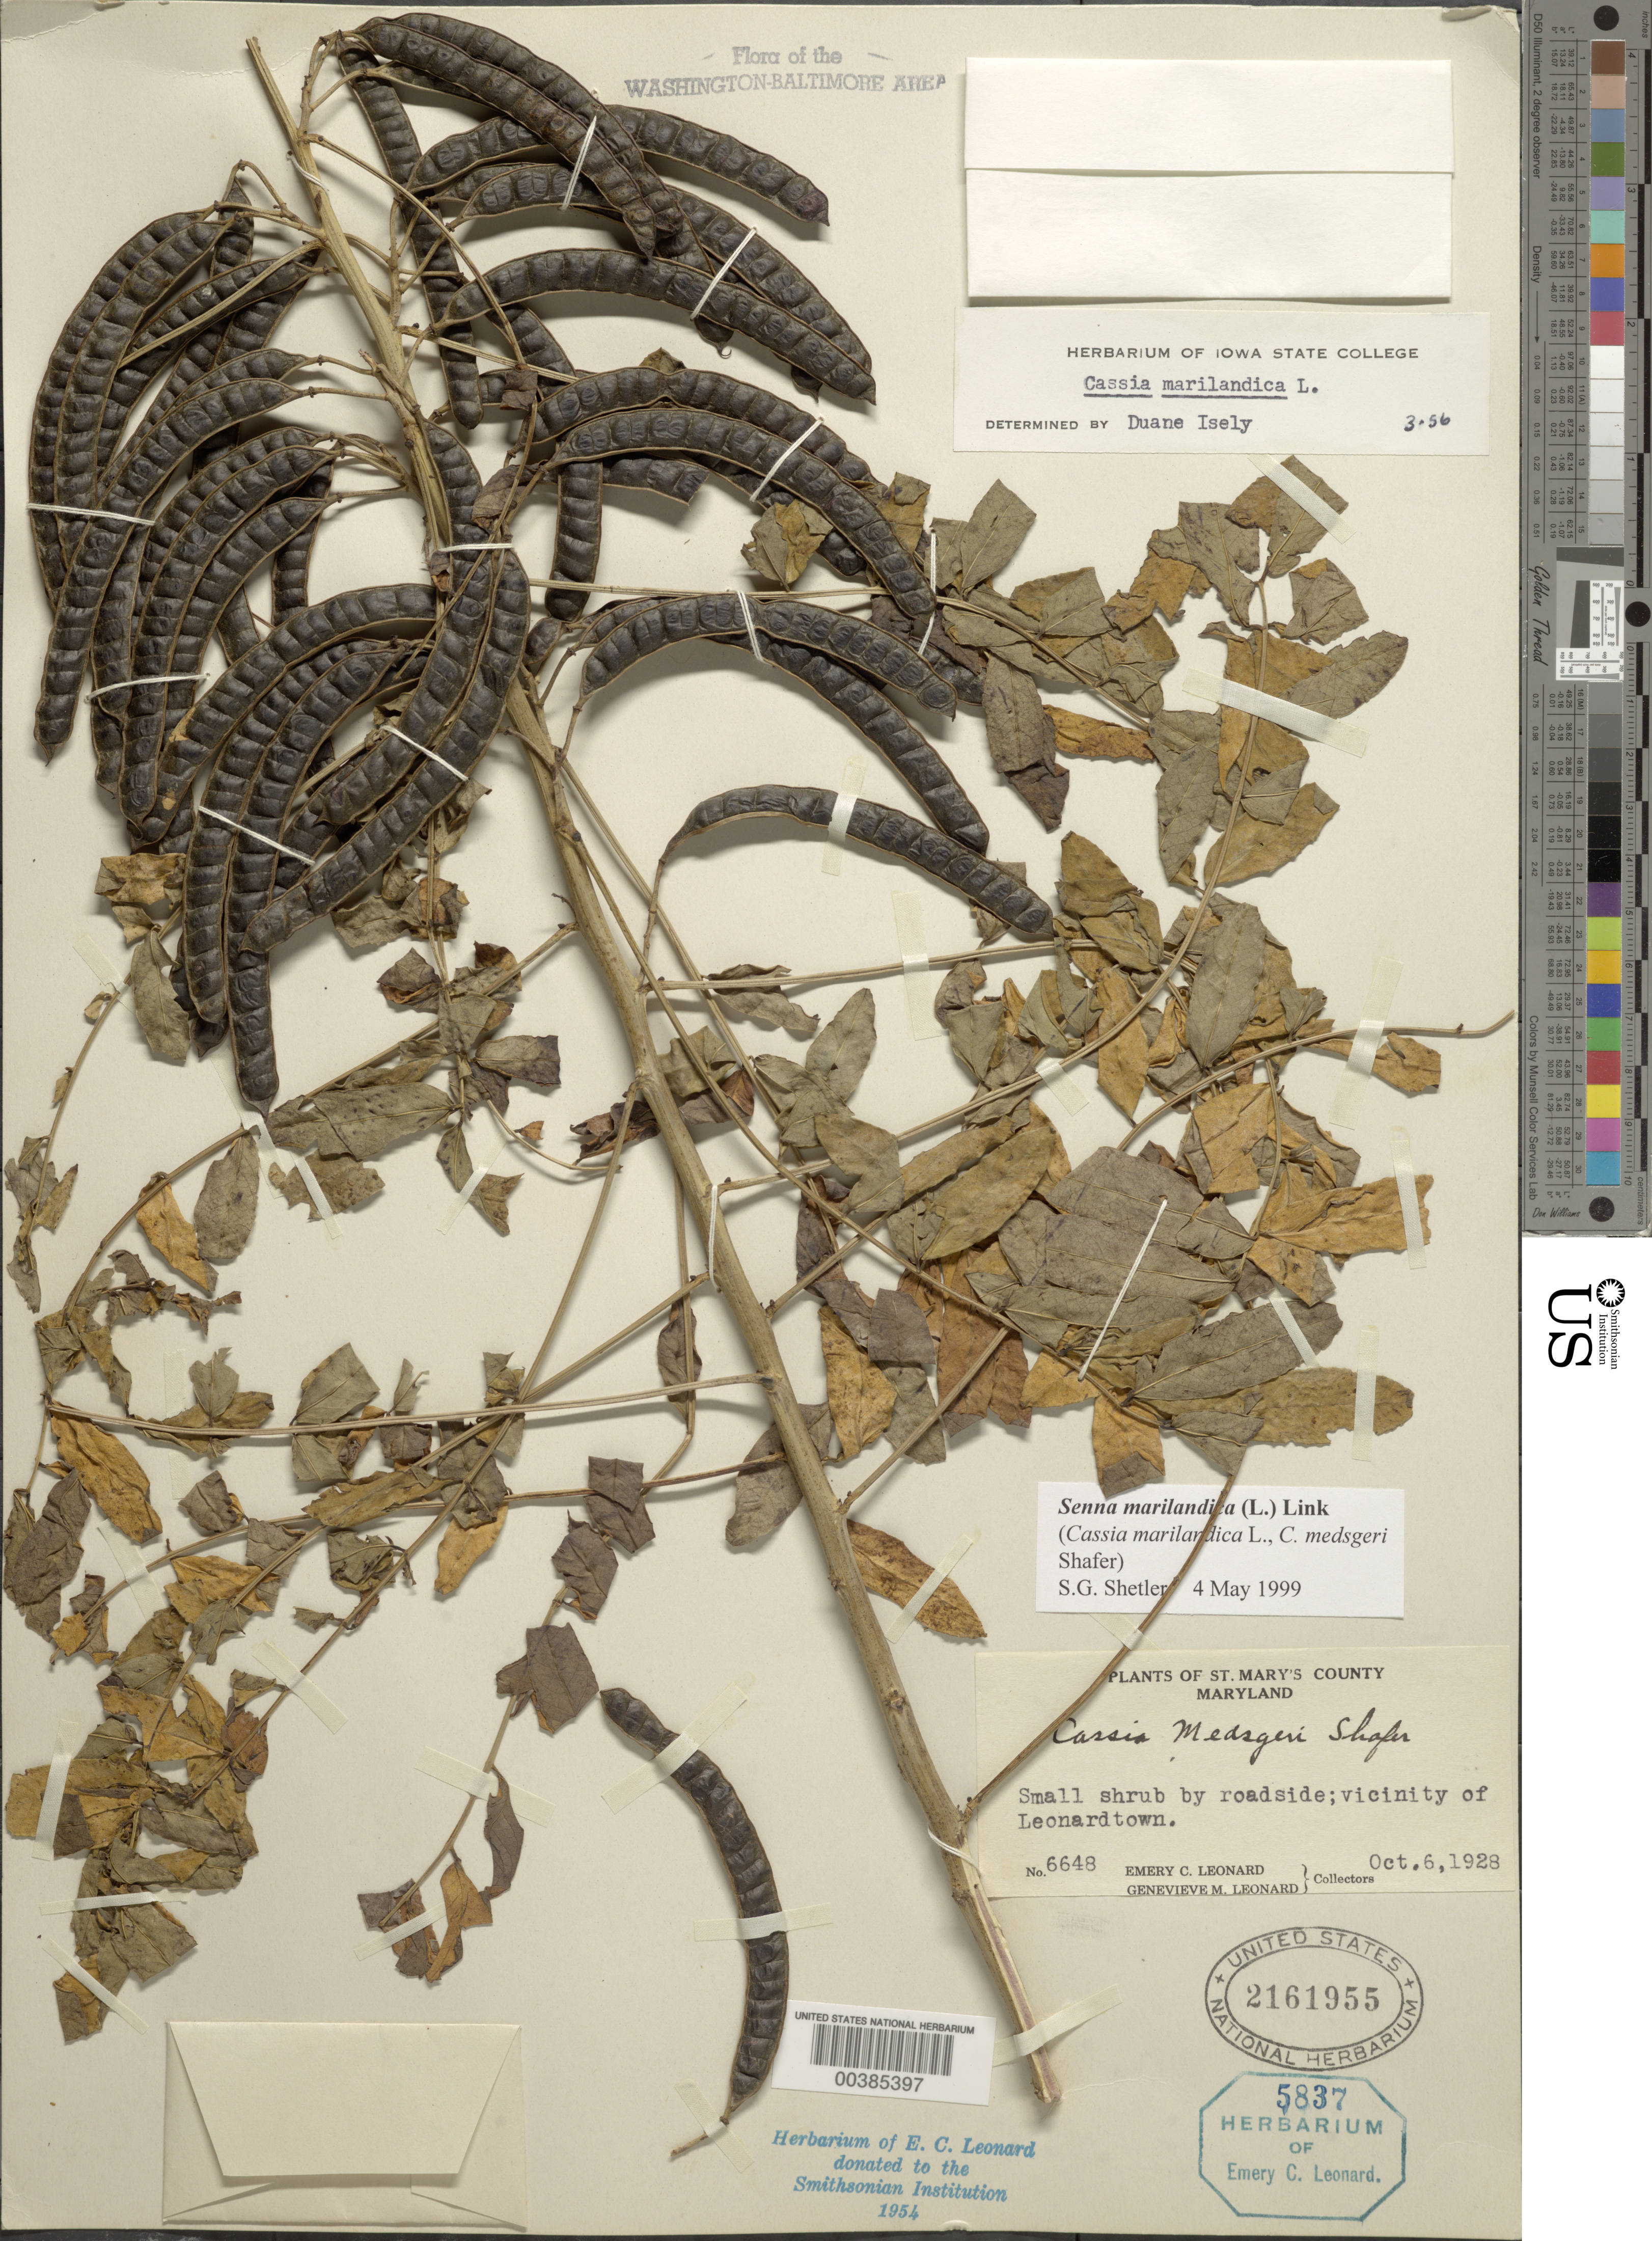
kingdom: Plantae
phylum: Tracheophyta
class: Magnoliopsida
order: Fabales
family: Fabaceae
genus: Senna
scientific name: Senna marilandica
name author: (L.) Link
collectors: E. C. Leonard & G. M. Leonard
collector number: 6648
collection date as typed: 06 Oct 1928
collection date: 1928-10-06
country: United States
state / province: Maryland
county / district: St. Mary's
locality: Leonardtown vicinity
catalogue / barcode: US 2161955